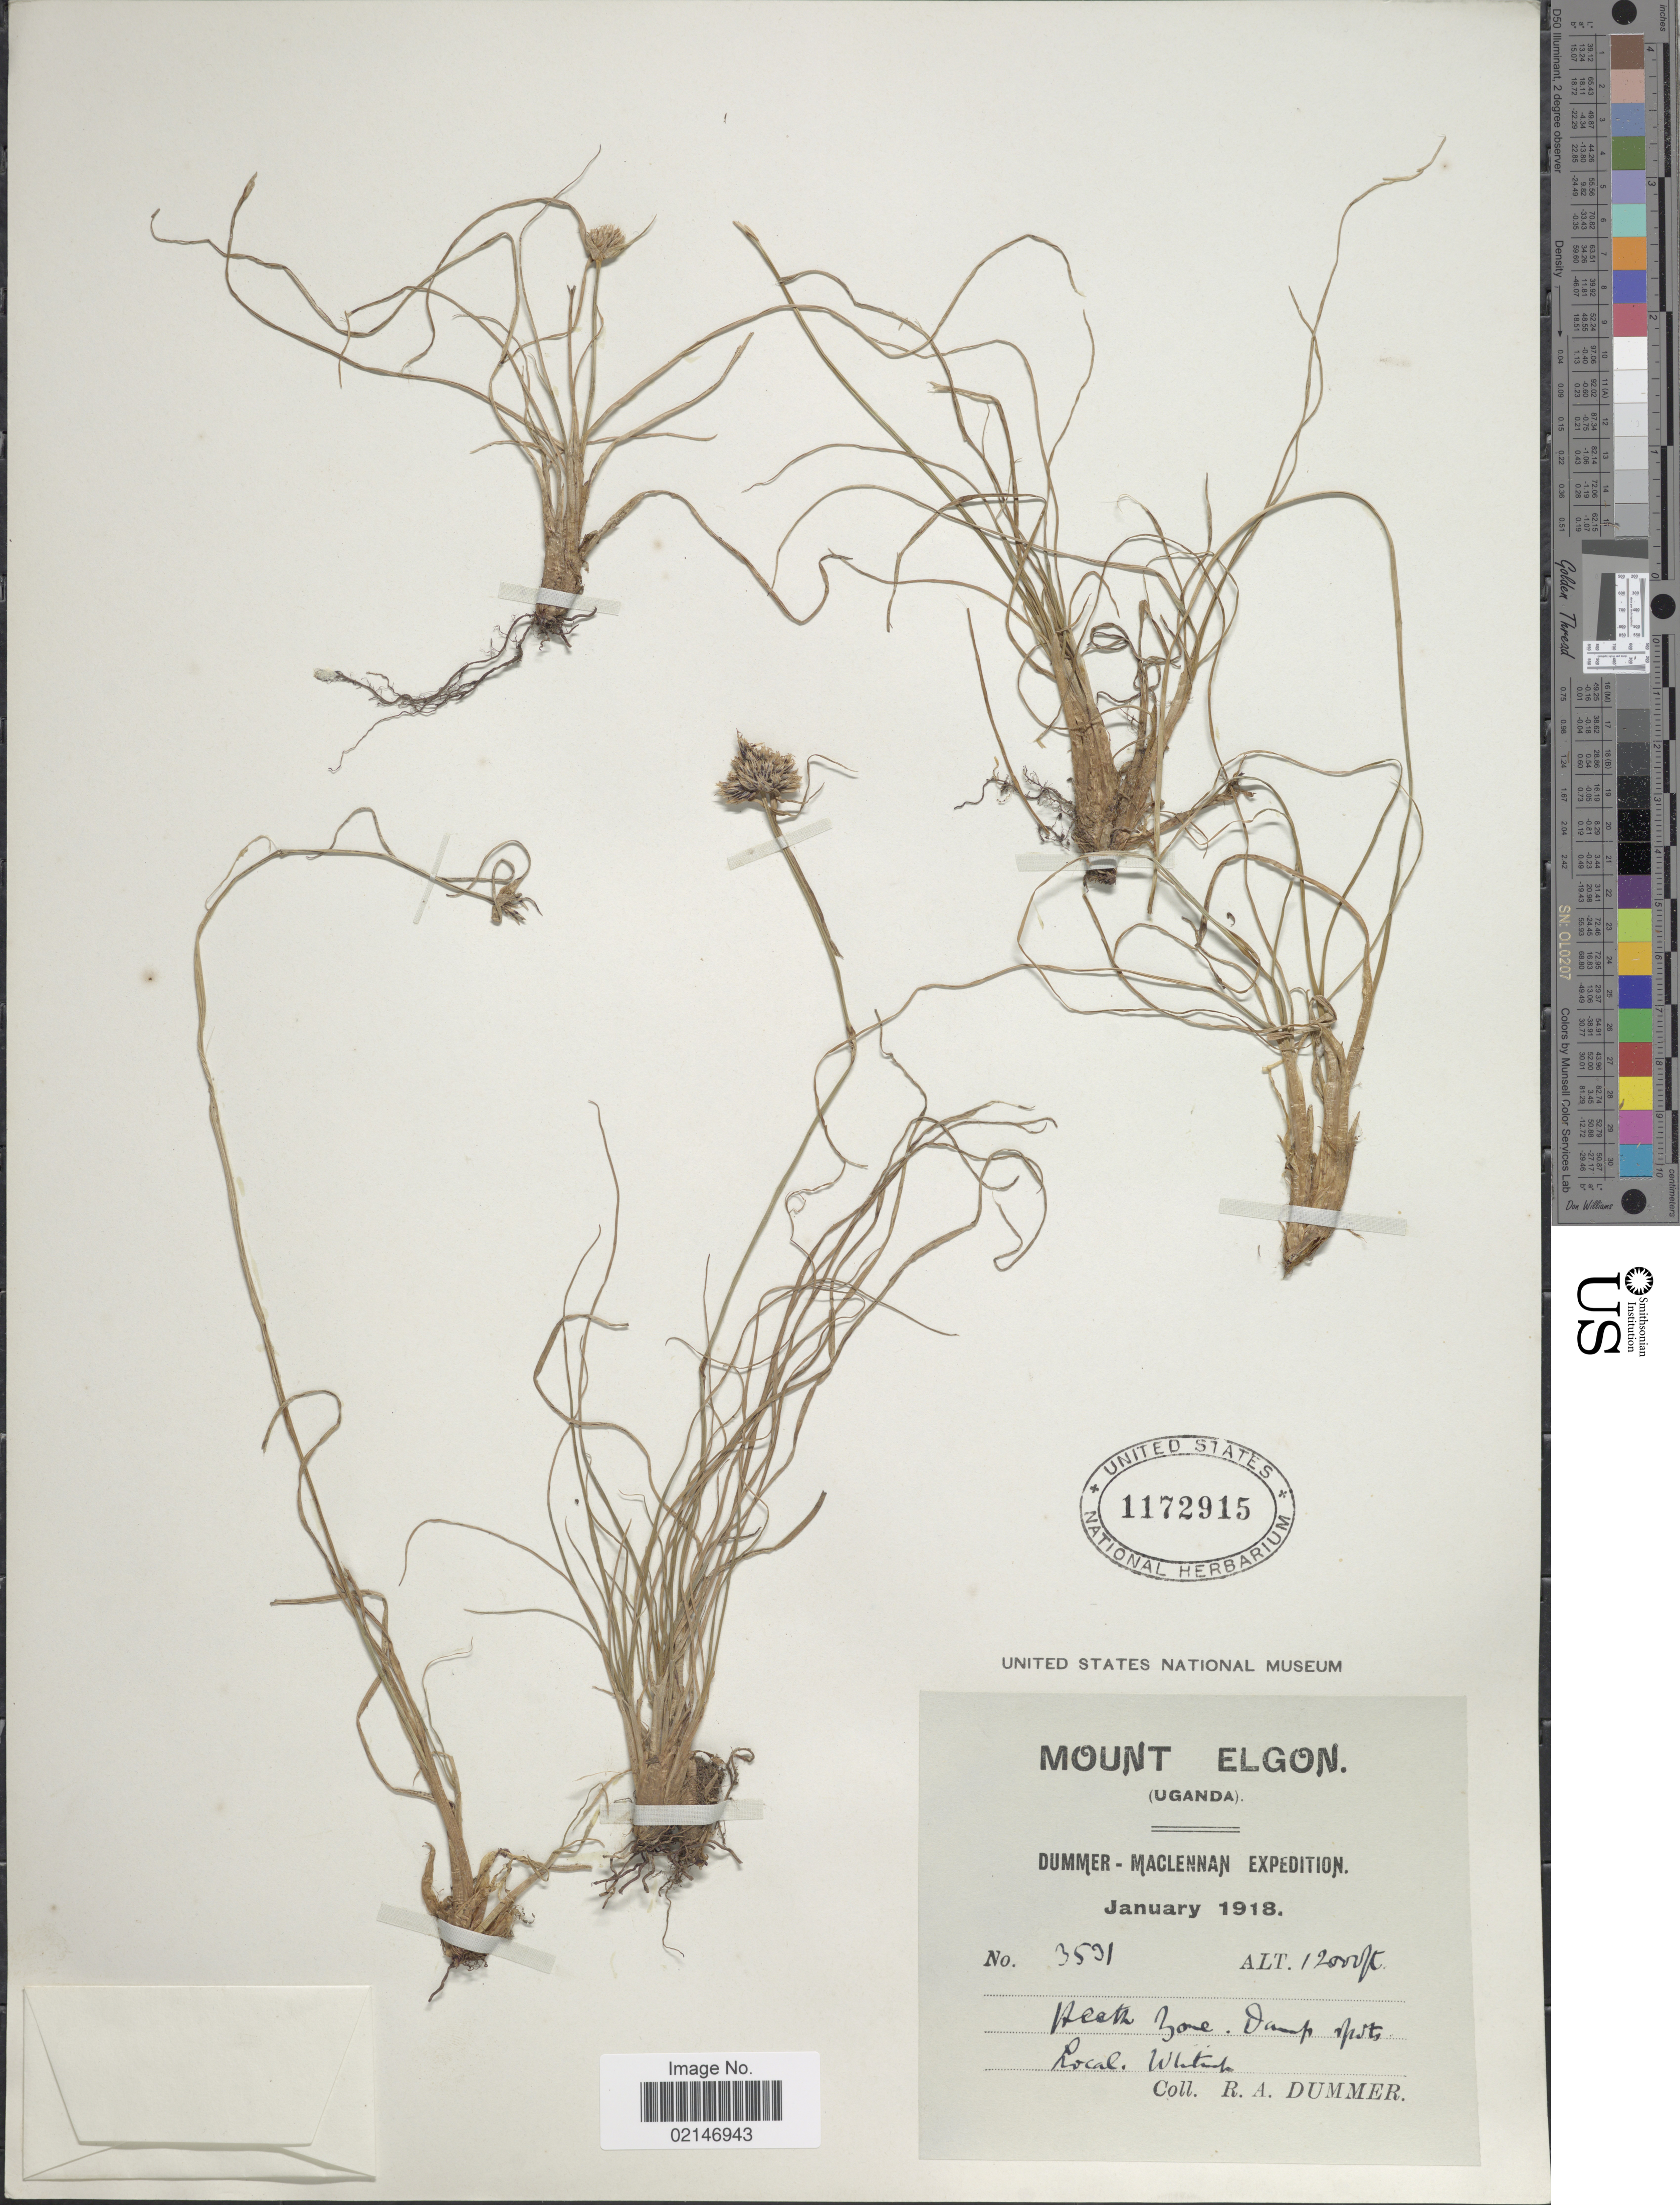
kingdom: Plantae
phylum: Tracheophyta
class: Liliopsida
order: Poales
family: Cyperaceae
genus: Cyperus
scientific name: Cyperus plateilema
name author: (Steud.) Kük.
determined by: Strong, Mark T., (BOT), Smithsonian Institution - National Museum of Natural History (UNITED STATES)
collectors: R. Dümmer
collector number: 3531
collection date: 1918-01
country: Uganda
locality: Mount Elgon, Heath Zone.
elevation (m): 3658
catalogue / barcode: US 1172915